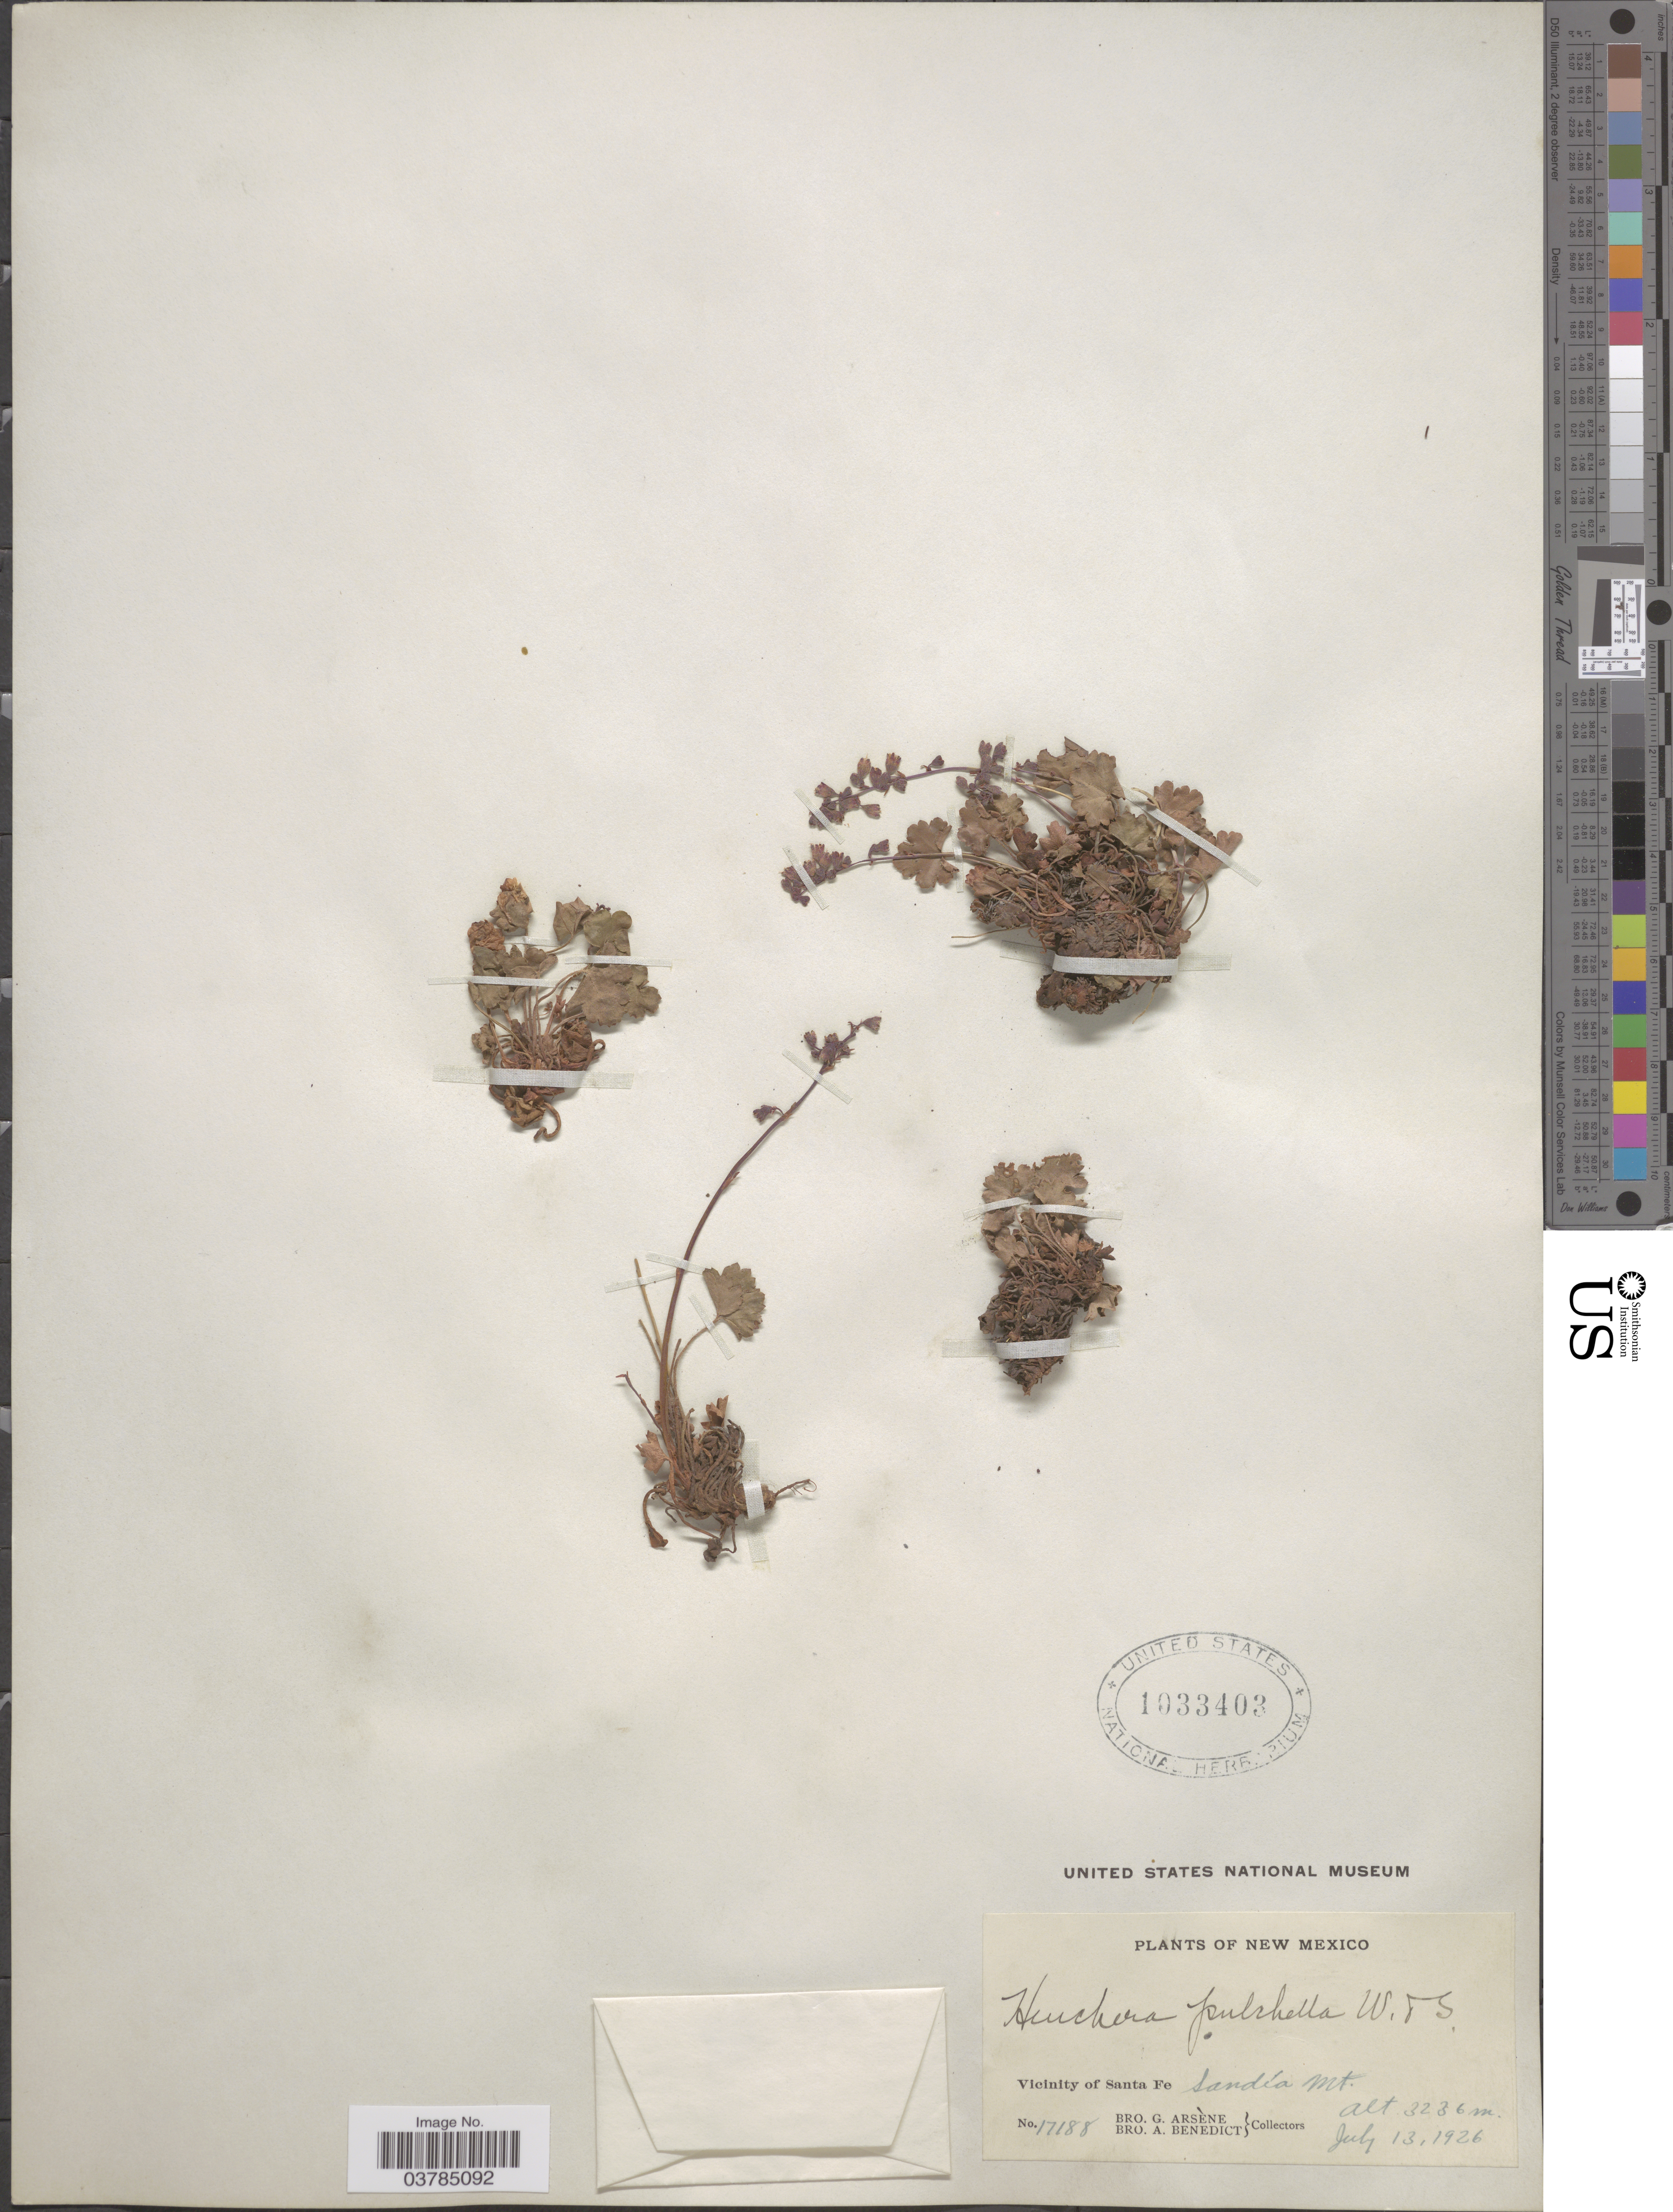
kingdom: Plantae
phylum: Tracheophyta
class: Magnoliopsida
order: Saxifragales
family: Saxifragaceae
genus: Heuchera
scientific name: Heuchera pulchella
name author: Wooton & Standl.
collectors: Bro. G. Arsène & Bro. A. Benedict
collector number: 17188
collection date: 1926-07-13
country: United States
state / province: New Mexico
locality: Vicinity of Santa Fe Sandia Mt.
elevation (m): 3236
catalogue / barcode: US 1033403